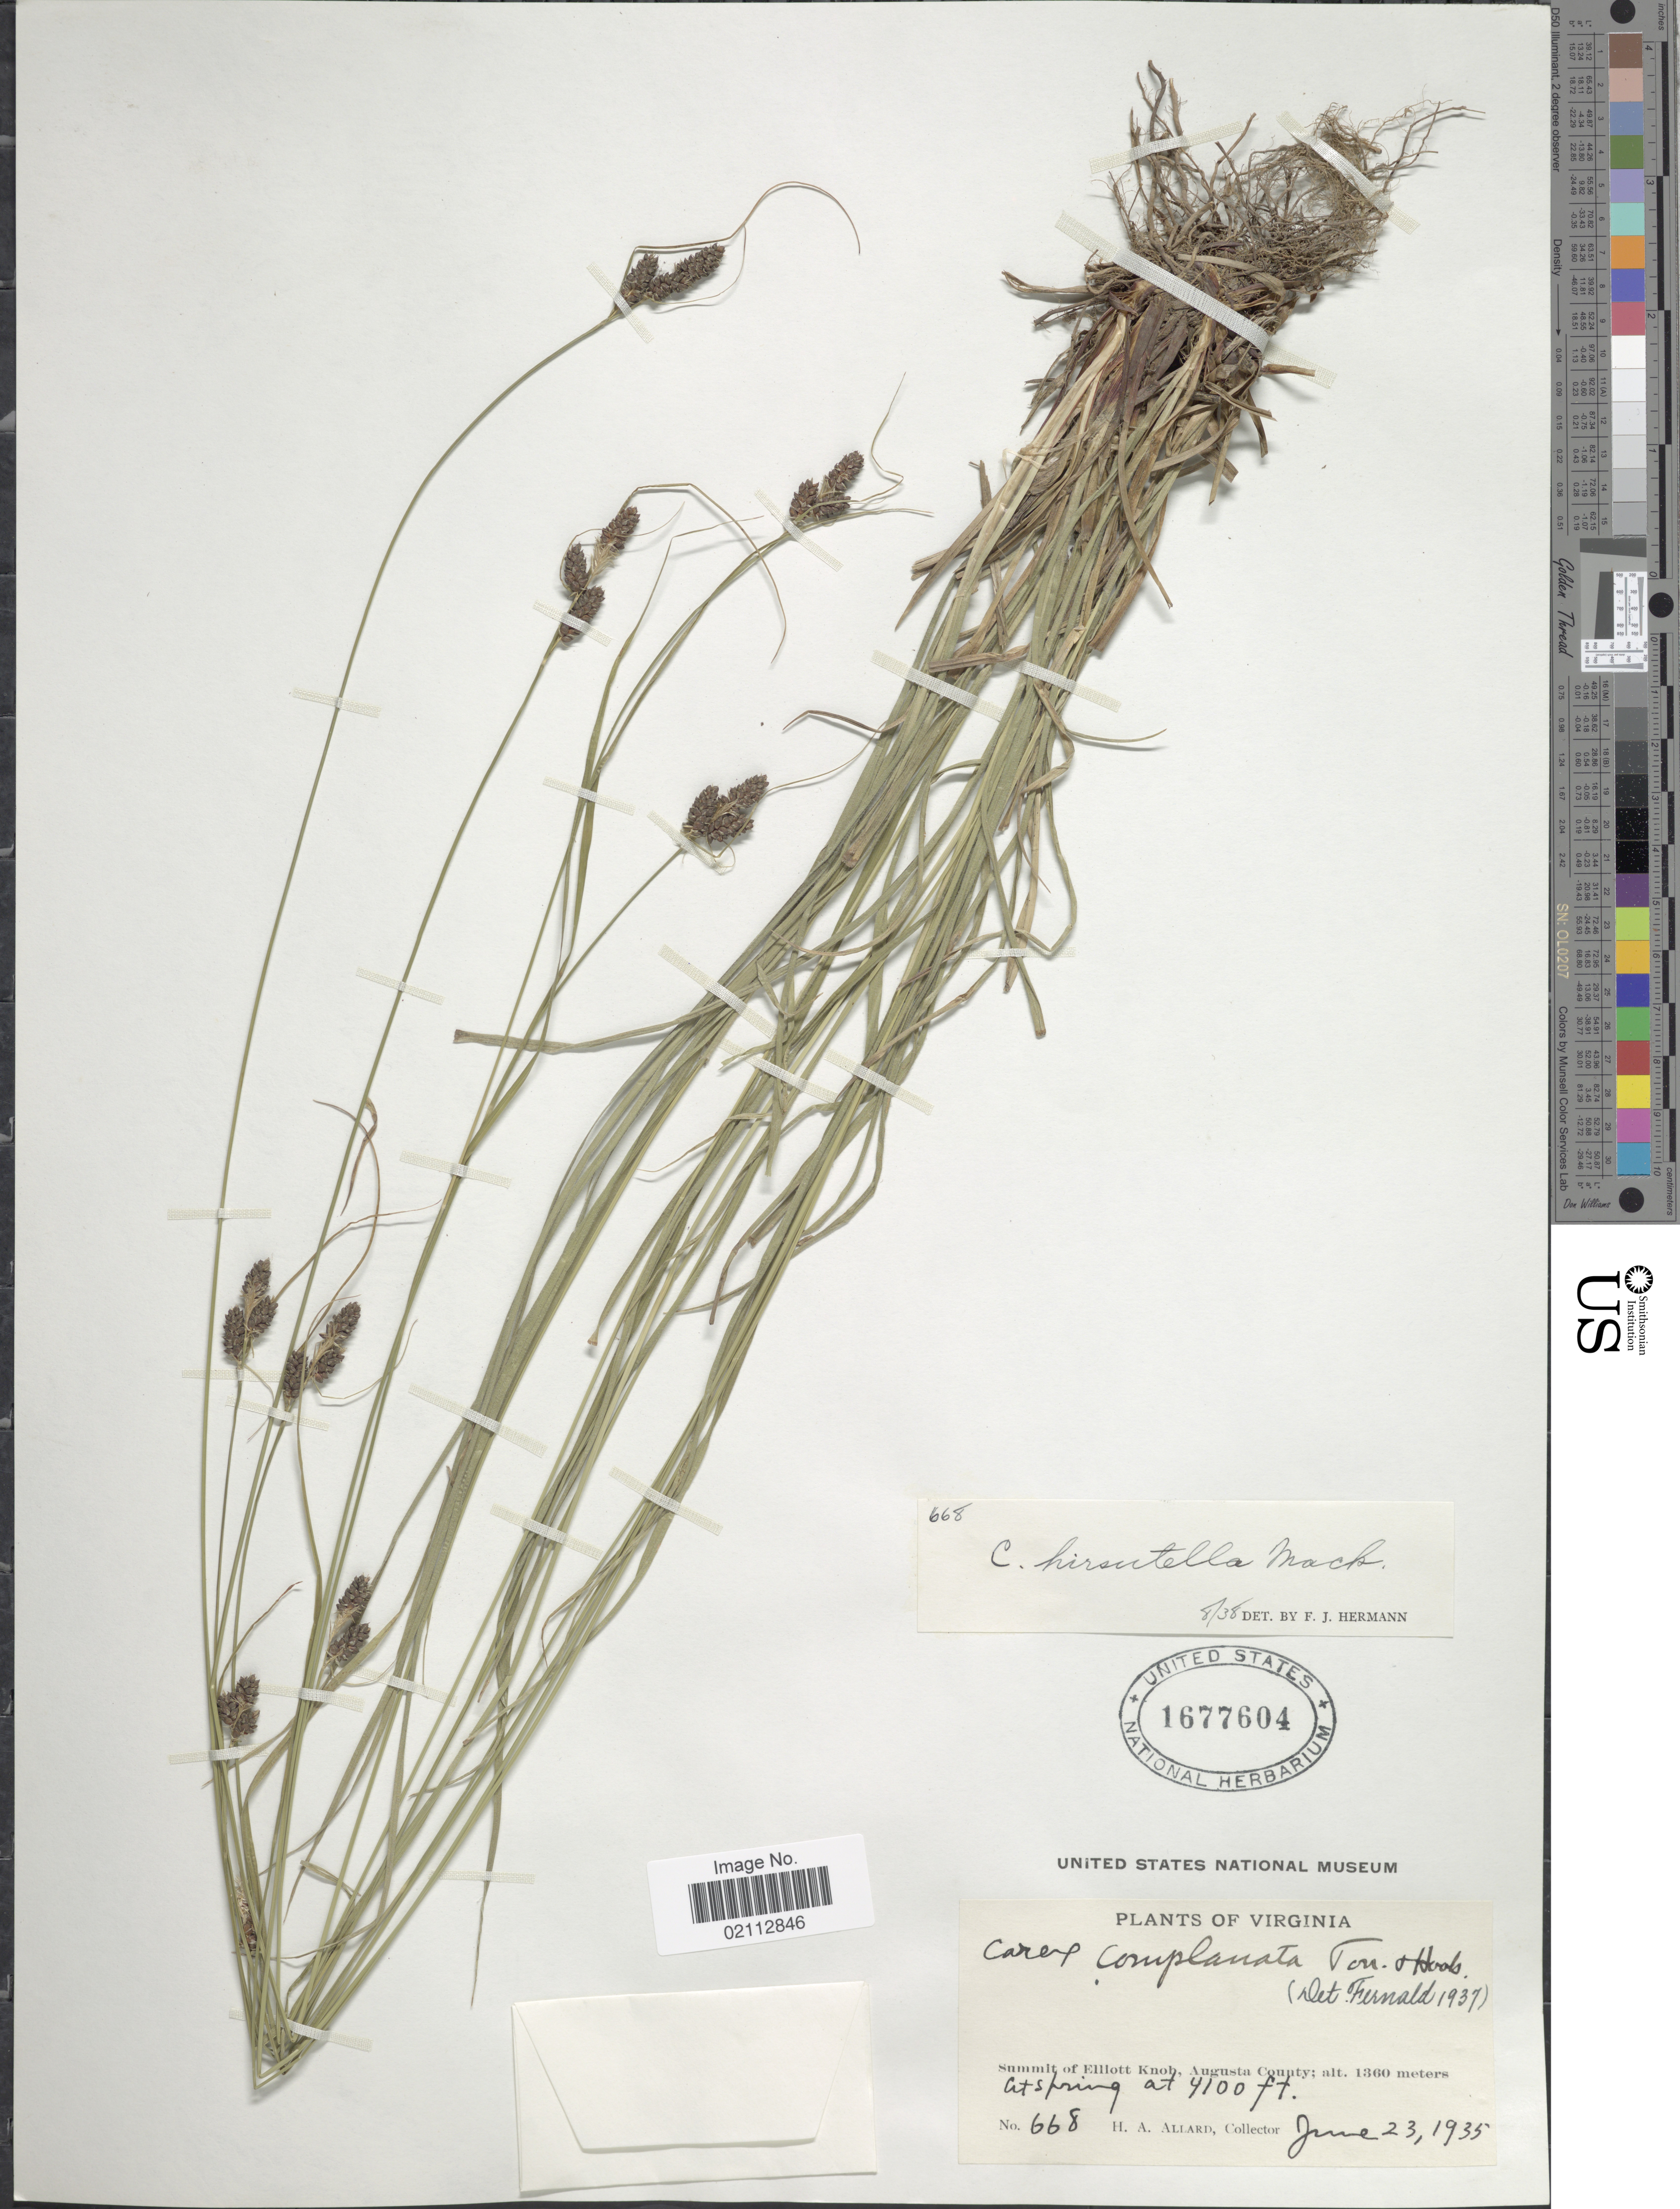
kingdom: Plantae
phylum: Tracheophyta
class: Liliopsida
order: Poales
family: Cyperaceae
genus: Carex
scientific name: Carex hirsutella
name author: Mack.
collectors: H. A. Allard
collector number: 668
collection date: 1935-06-23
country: United States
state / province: Virginia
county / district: Augusta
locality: Summit of Elliott Knob, Augusta County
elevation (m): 1250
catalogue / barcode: US 1677604